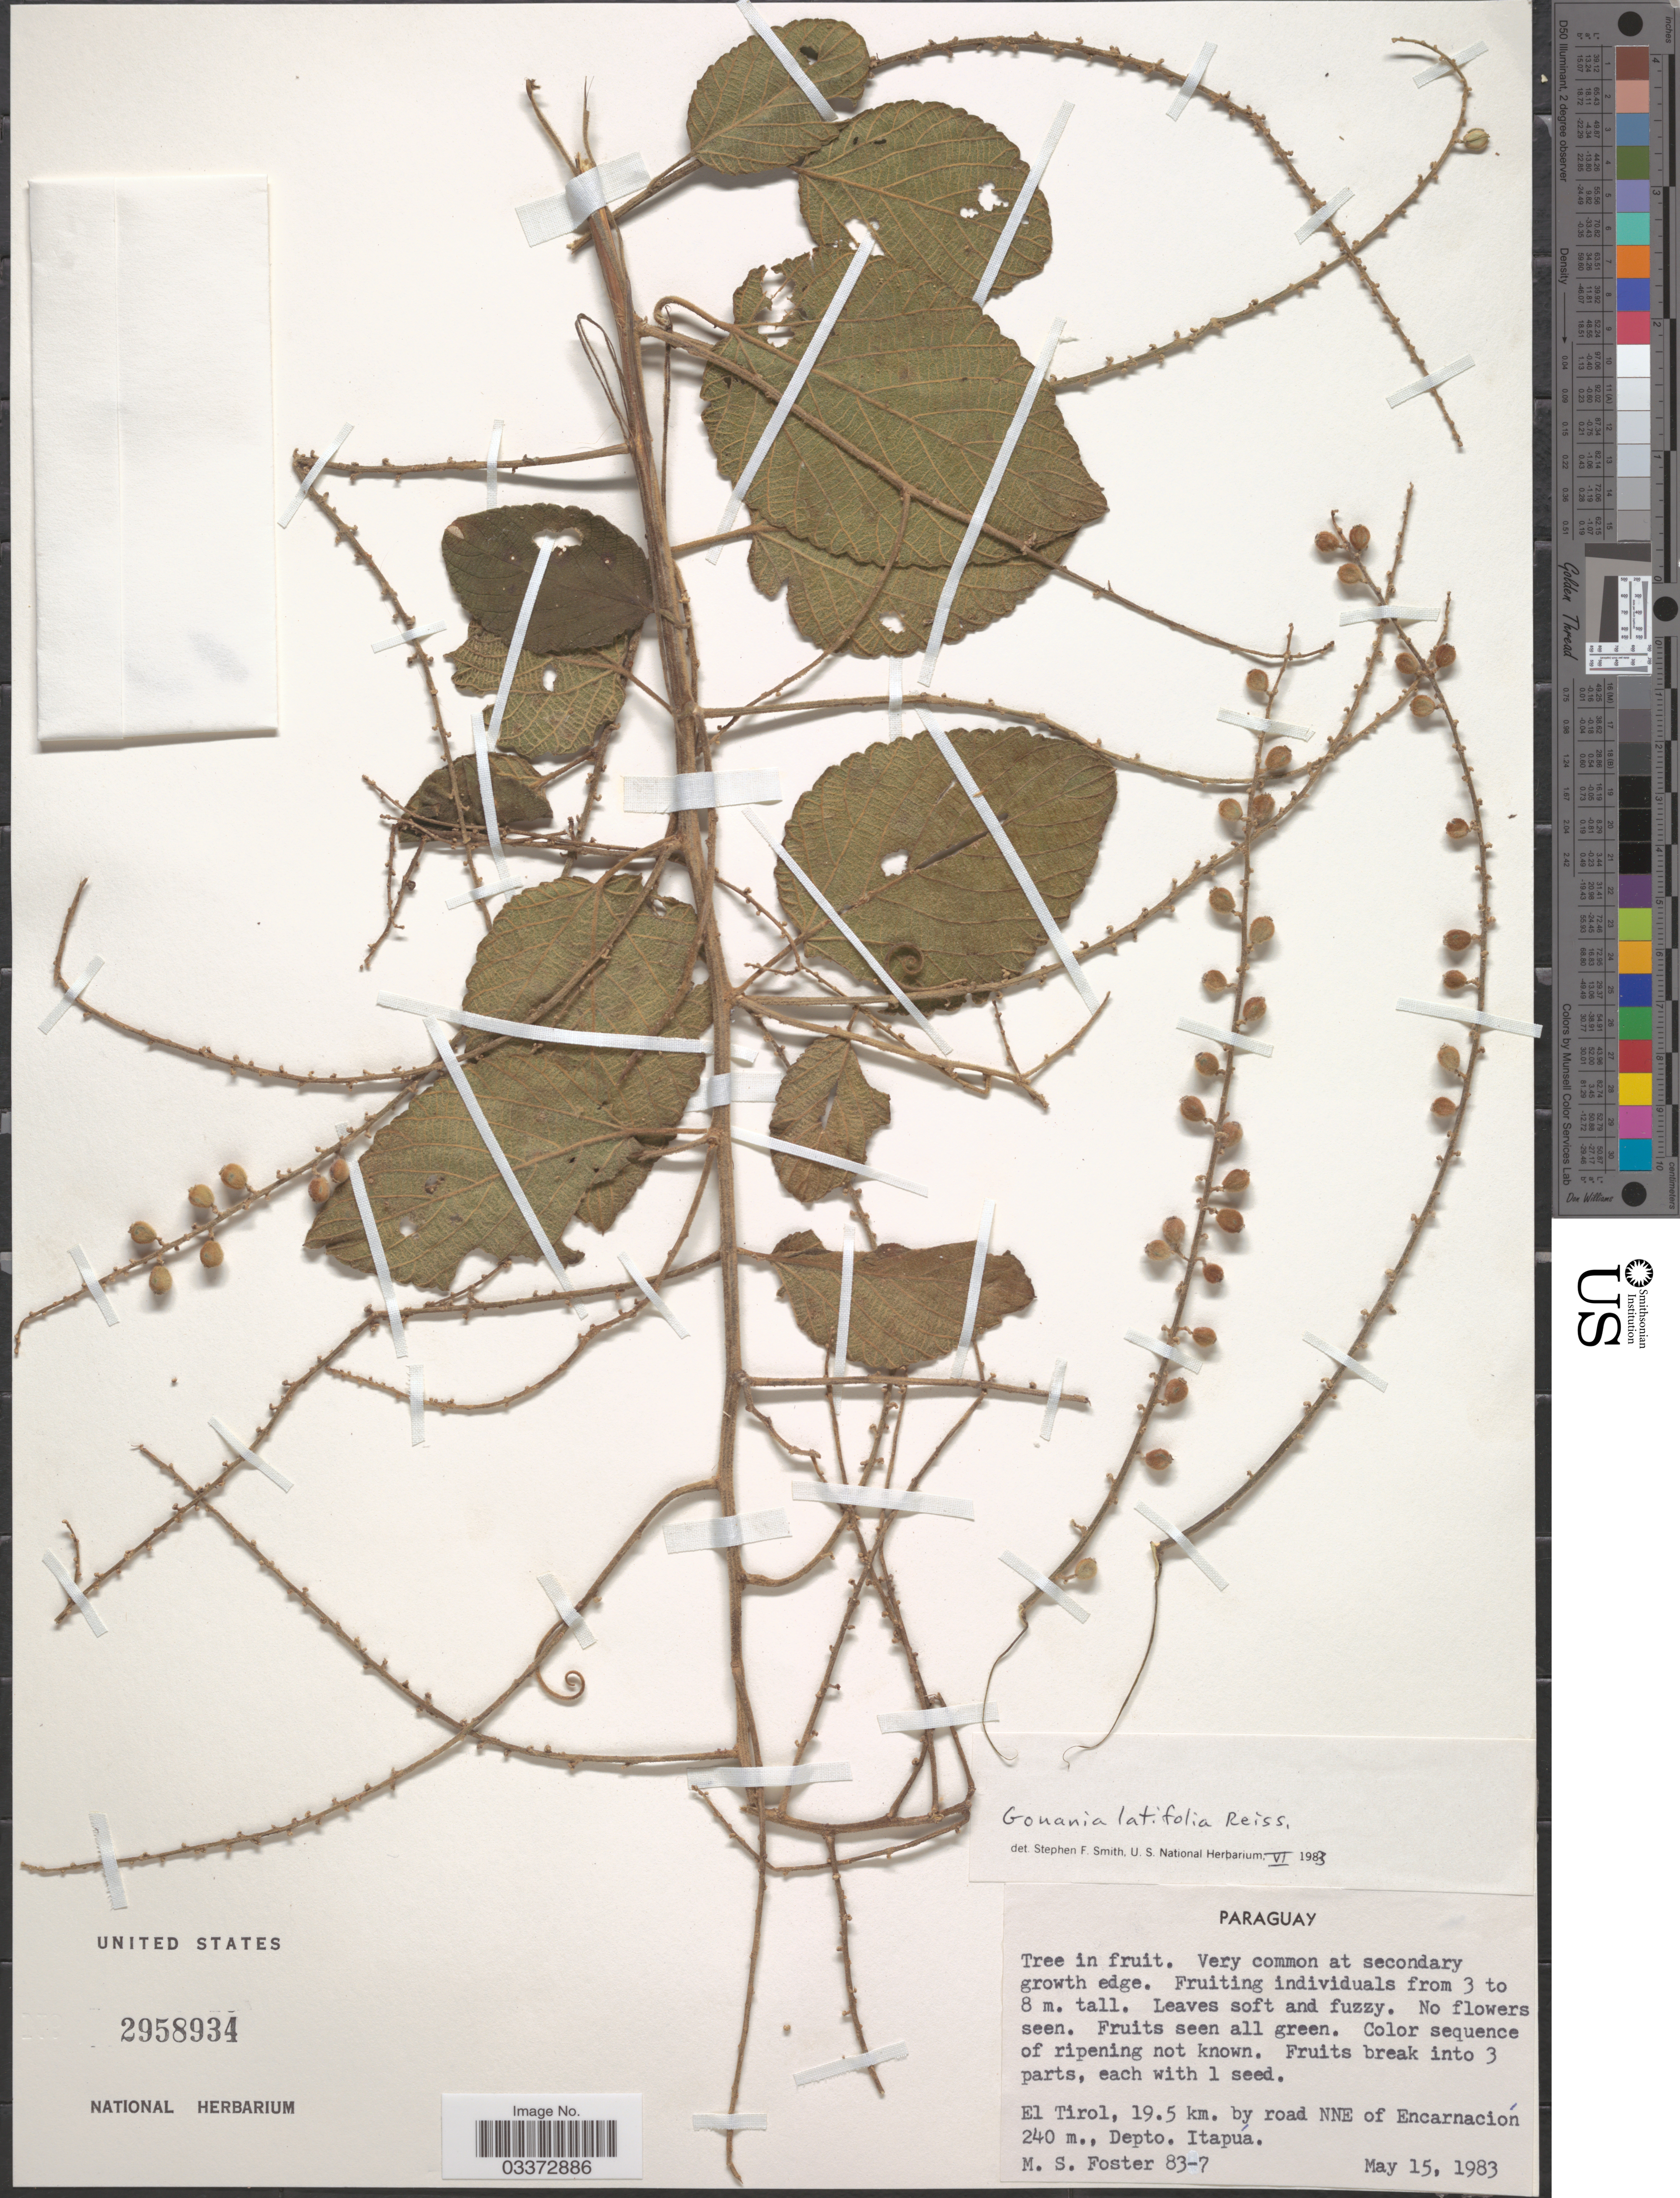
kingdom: Plantae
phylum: Tracheophyta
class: Magnoliopsida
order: Rosales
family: Rhamnaceae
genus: Gouania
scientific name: Gouania latifolia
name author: Reissek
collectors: M. Foster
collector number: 83-7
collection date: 1983-05-15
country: Paraguay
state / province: Itapua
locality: El Tirol, 19.5 km. by road NNE of Encarnación, Depto. Itapua.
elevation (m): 240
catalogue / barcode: US 2958934